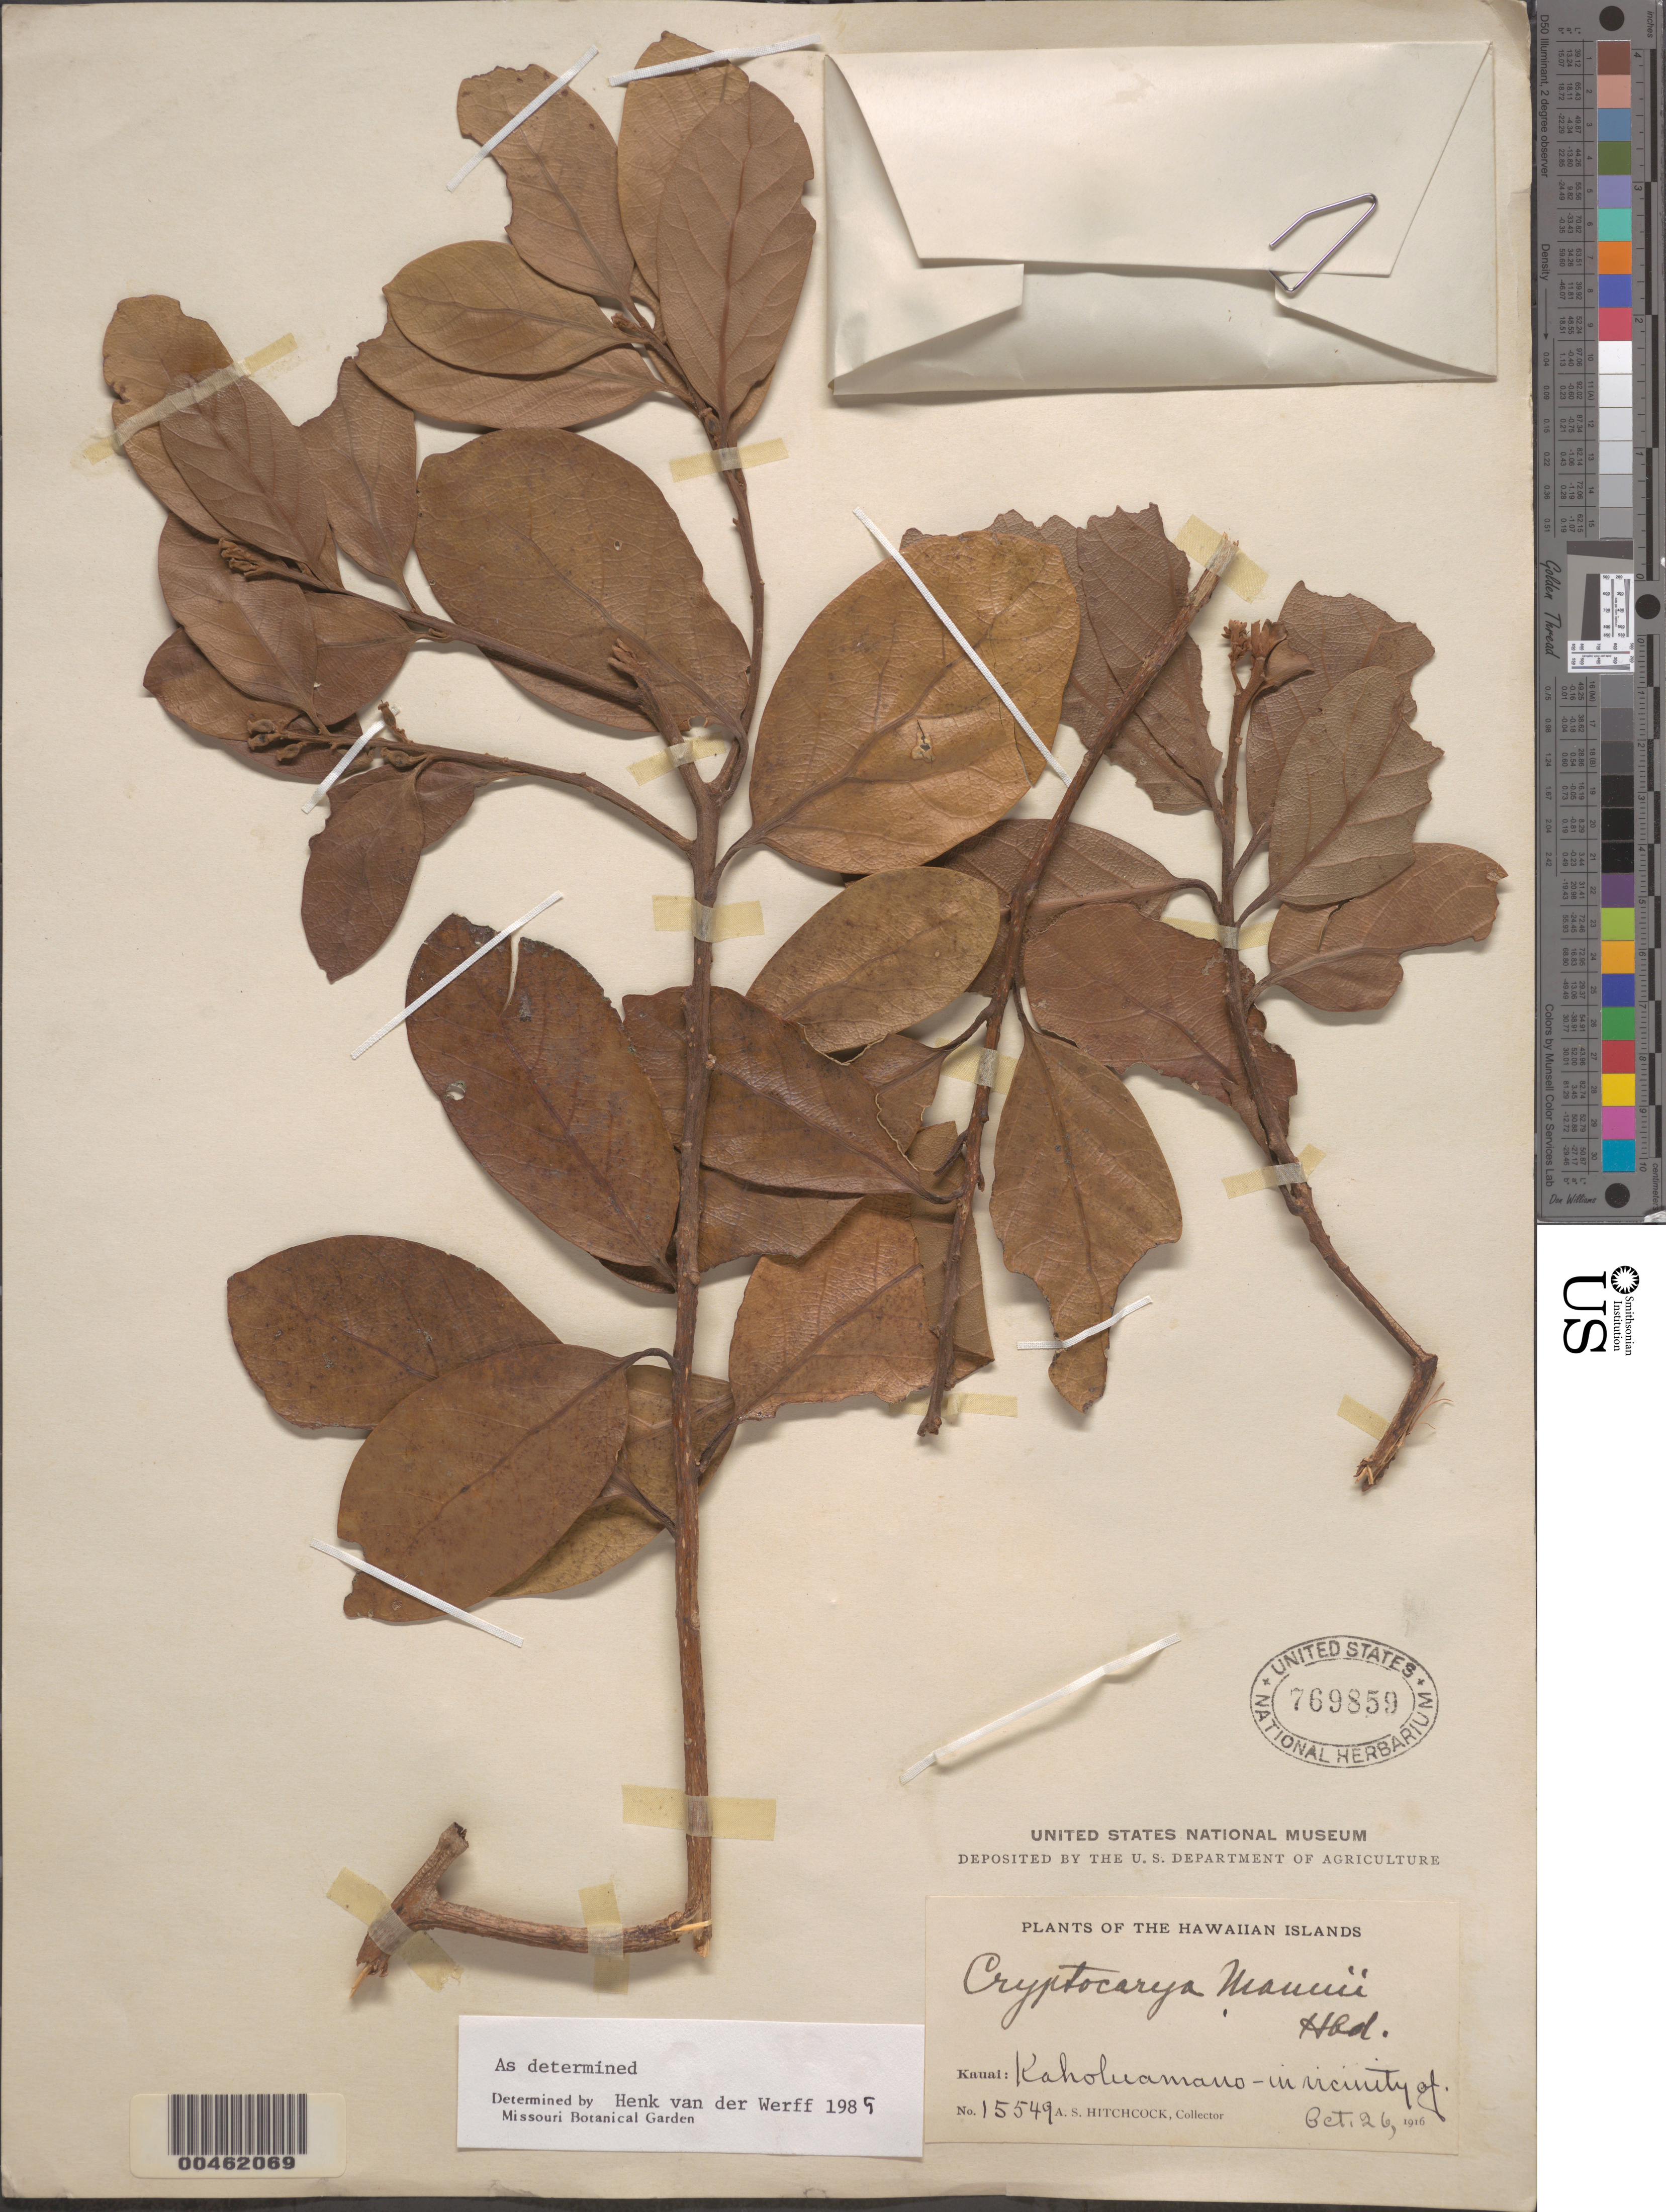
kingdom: Plantae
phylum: Tracheophyta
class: Magnoliopsida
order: Laurales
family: Lauraceae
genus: Cryptocarya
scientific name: Cryptocarya mannii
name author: Hillebr.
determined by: van der Werff, H., (MO), Missouri Botanical Garden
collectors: A. S. Hitchcock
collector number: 15549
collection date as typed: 26 Oct 1916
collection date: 1916-10-26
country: United States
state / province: Hawaii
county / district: Kauai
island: Kaua'i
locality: Kaholuamano, in vicinity of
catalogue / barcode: US 769859